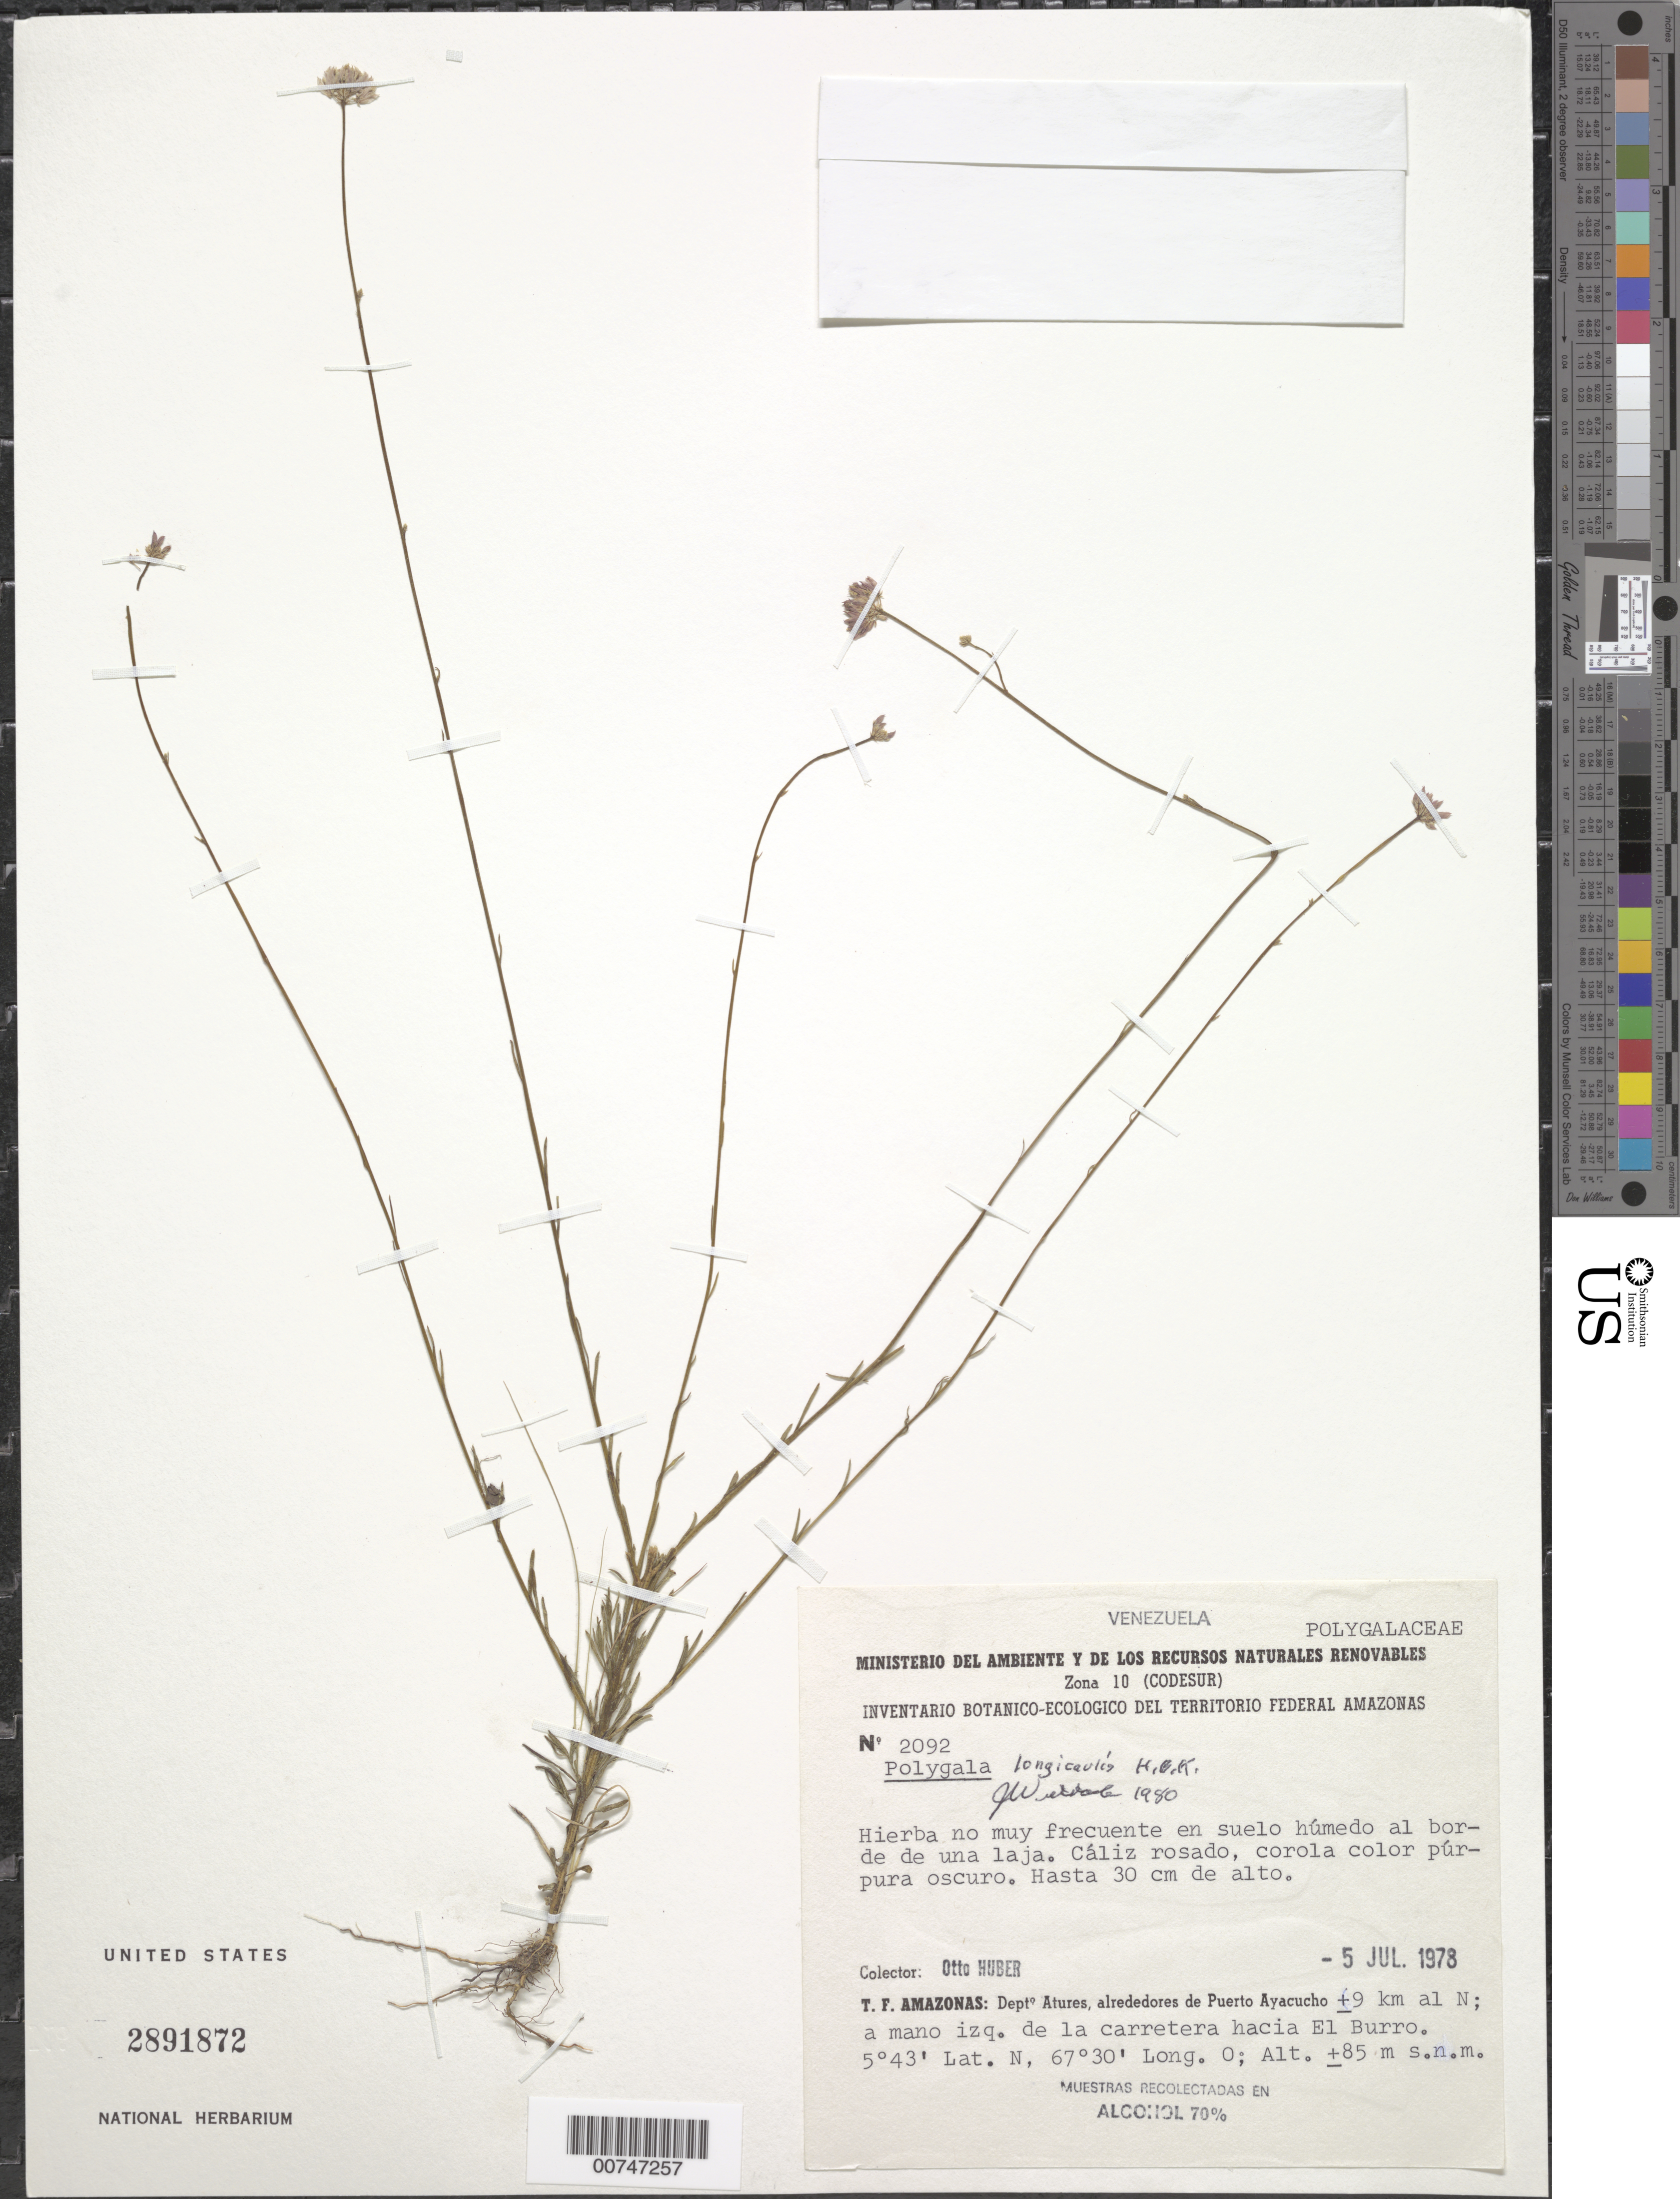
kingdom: Plantae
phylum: Tracheophyta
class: Magnoliopsida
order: Fabales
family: Polygalaceae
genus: Polygala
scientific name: Polygala longicaulis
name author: Kunth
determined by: Wurdack, John J., (US), US (UNITED STATES)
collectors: O. Huber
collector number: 2092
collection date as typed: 5-Jul-78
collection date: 1978-07-05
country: Venezuela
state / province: Amazonas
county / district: Atures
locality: Puerto Ayacucho, ± 9 km al N, hacia El Burro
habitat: Suelo humedo al borde de una laja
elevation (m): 85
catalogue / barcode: US 2891872